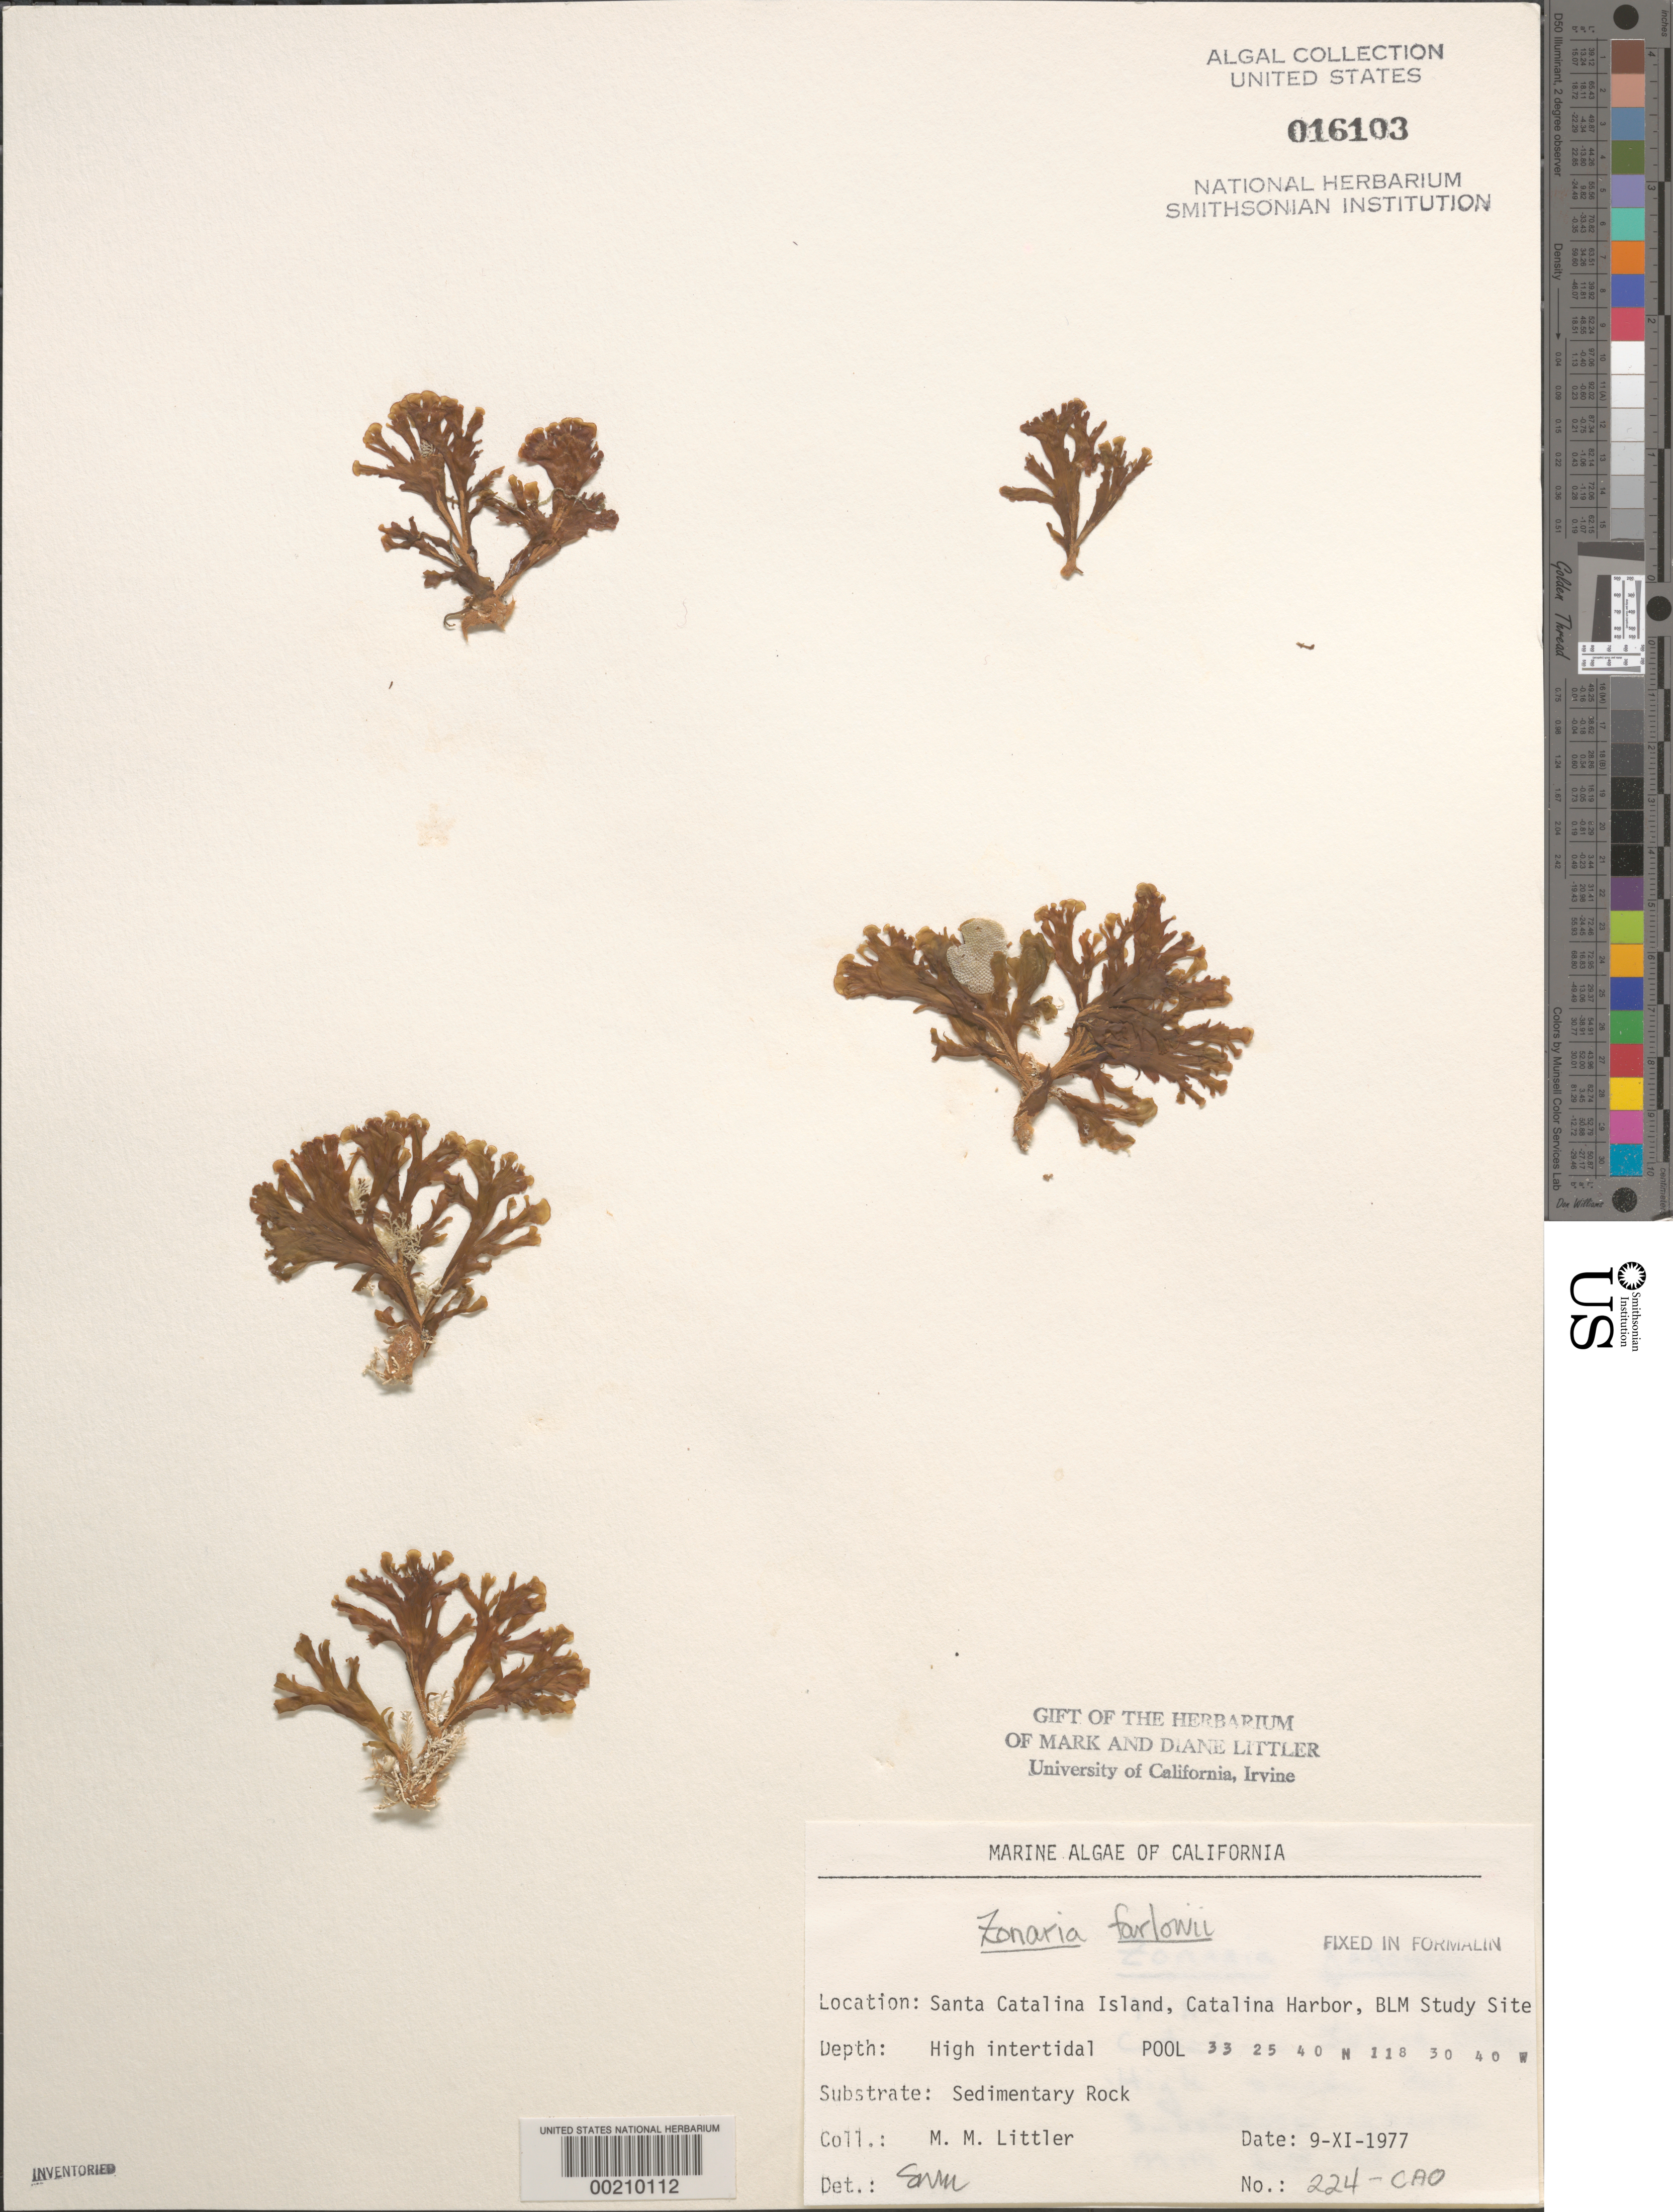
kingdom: Chromista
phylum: Ochrophyta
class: Phaeophyceae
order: Dictyotales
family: Dictyotaceae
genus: Zonaria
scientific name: Zonaria farlowii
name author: Setch. & N.L. Gardner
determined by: Murray, S. N.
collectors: M. M. Littler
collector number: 224-cao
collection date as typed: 09 Nov 1977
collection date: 1977-11-09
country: United States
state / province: California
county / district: Los Angeles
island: Santa Catalina Island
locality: Catalina Harbor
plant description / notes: BLM-SOCALBIGHT Rocky Intertidal Survey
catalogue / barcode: US 16103